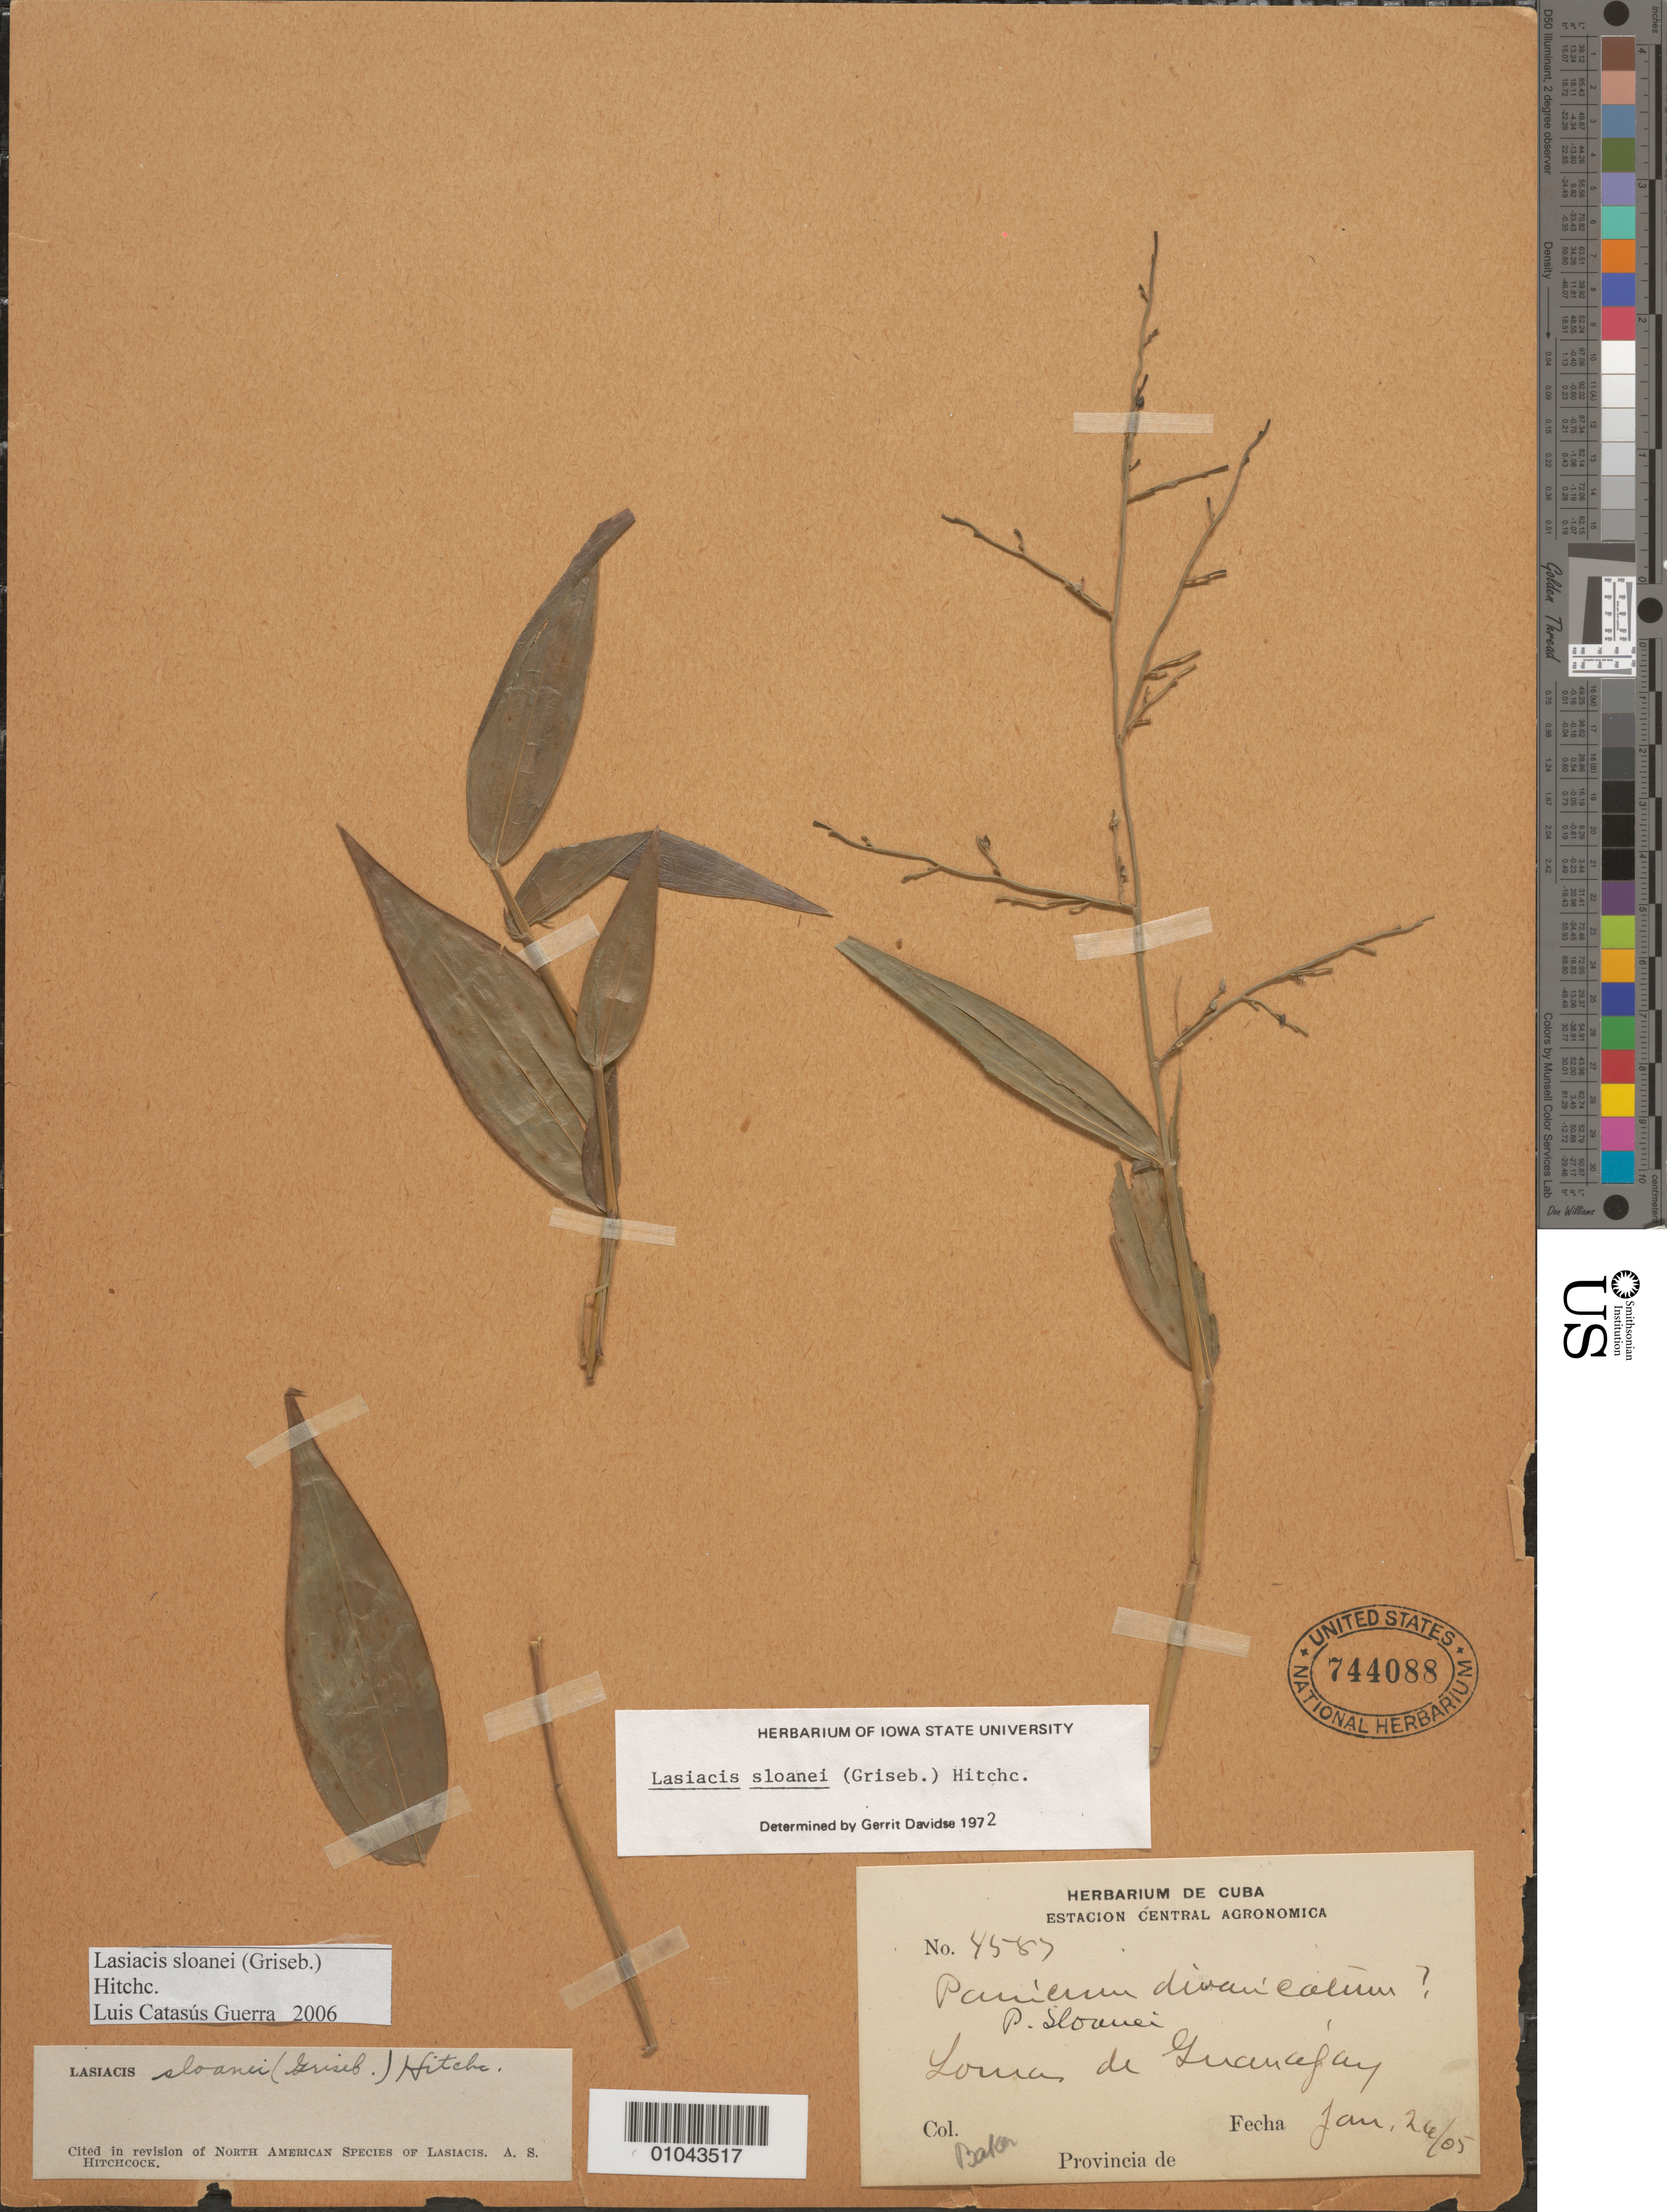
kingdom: Plantae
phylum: Tracheophyta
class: Liliopsida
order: Poales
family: Poaceae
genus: Lasiacis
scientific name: Lasiacis sloanei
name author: (Griseb.) Hitchc.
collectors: C. F. Baker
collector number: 4587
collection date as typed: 24 Jan 1905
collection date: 1905-01-24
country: Cuba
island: Cuba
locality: Lomas de Guanajay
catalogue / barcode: US 744088